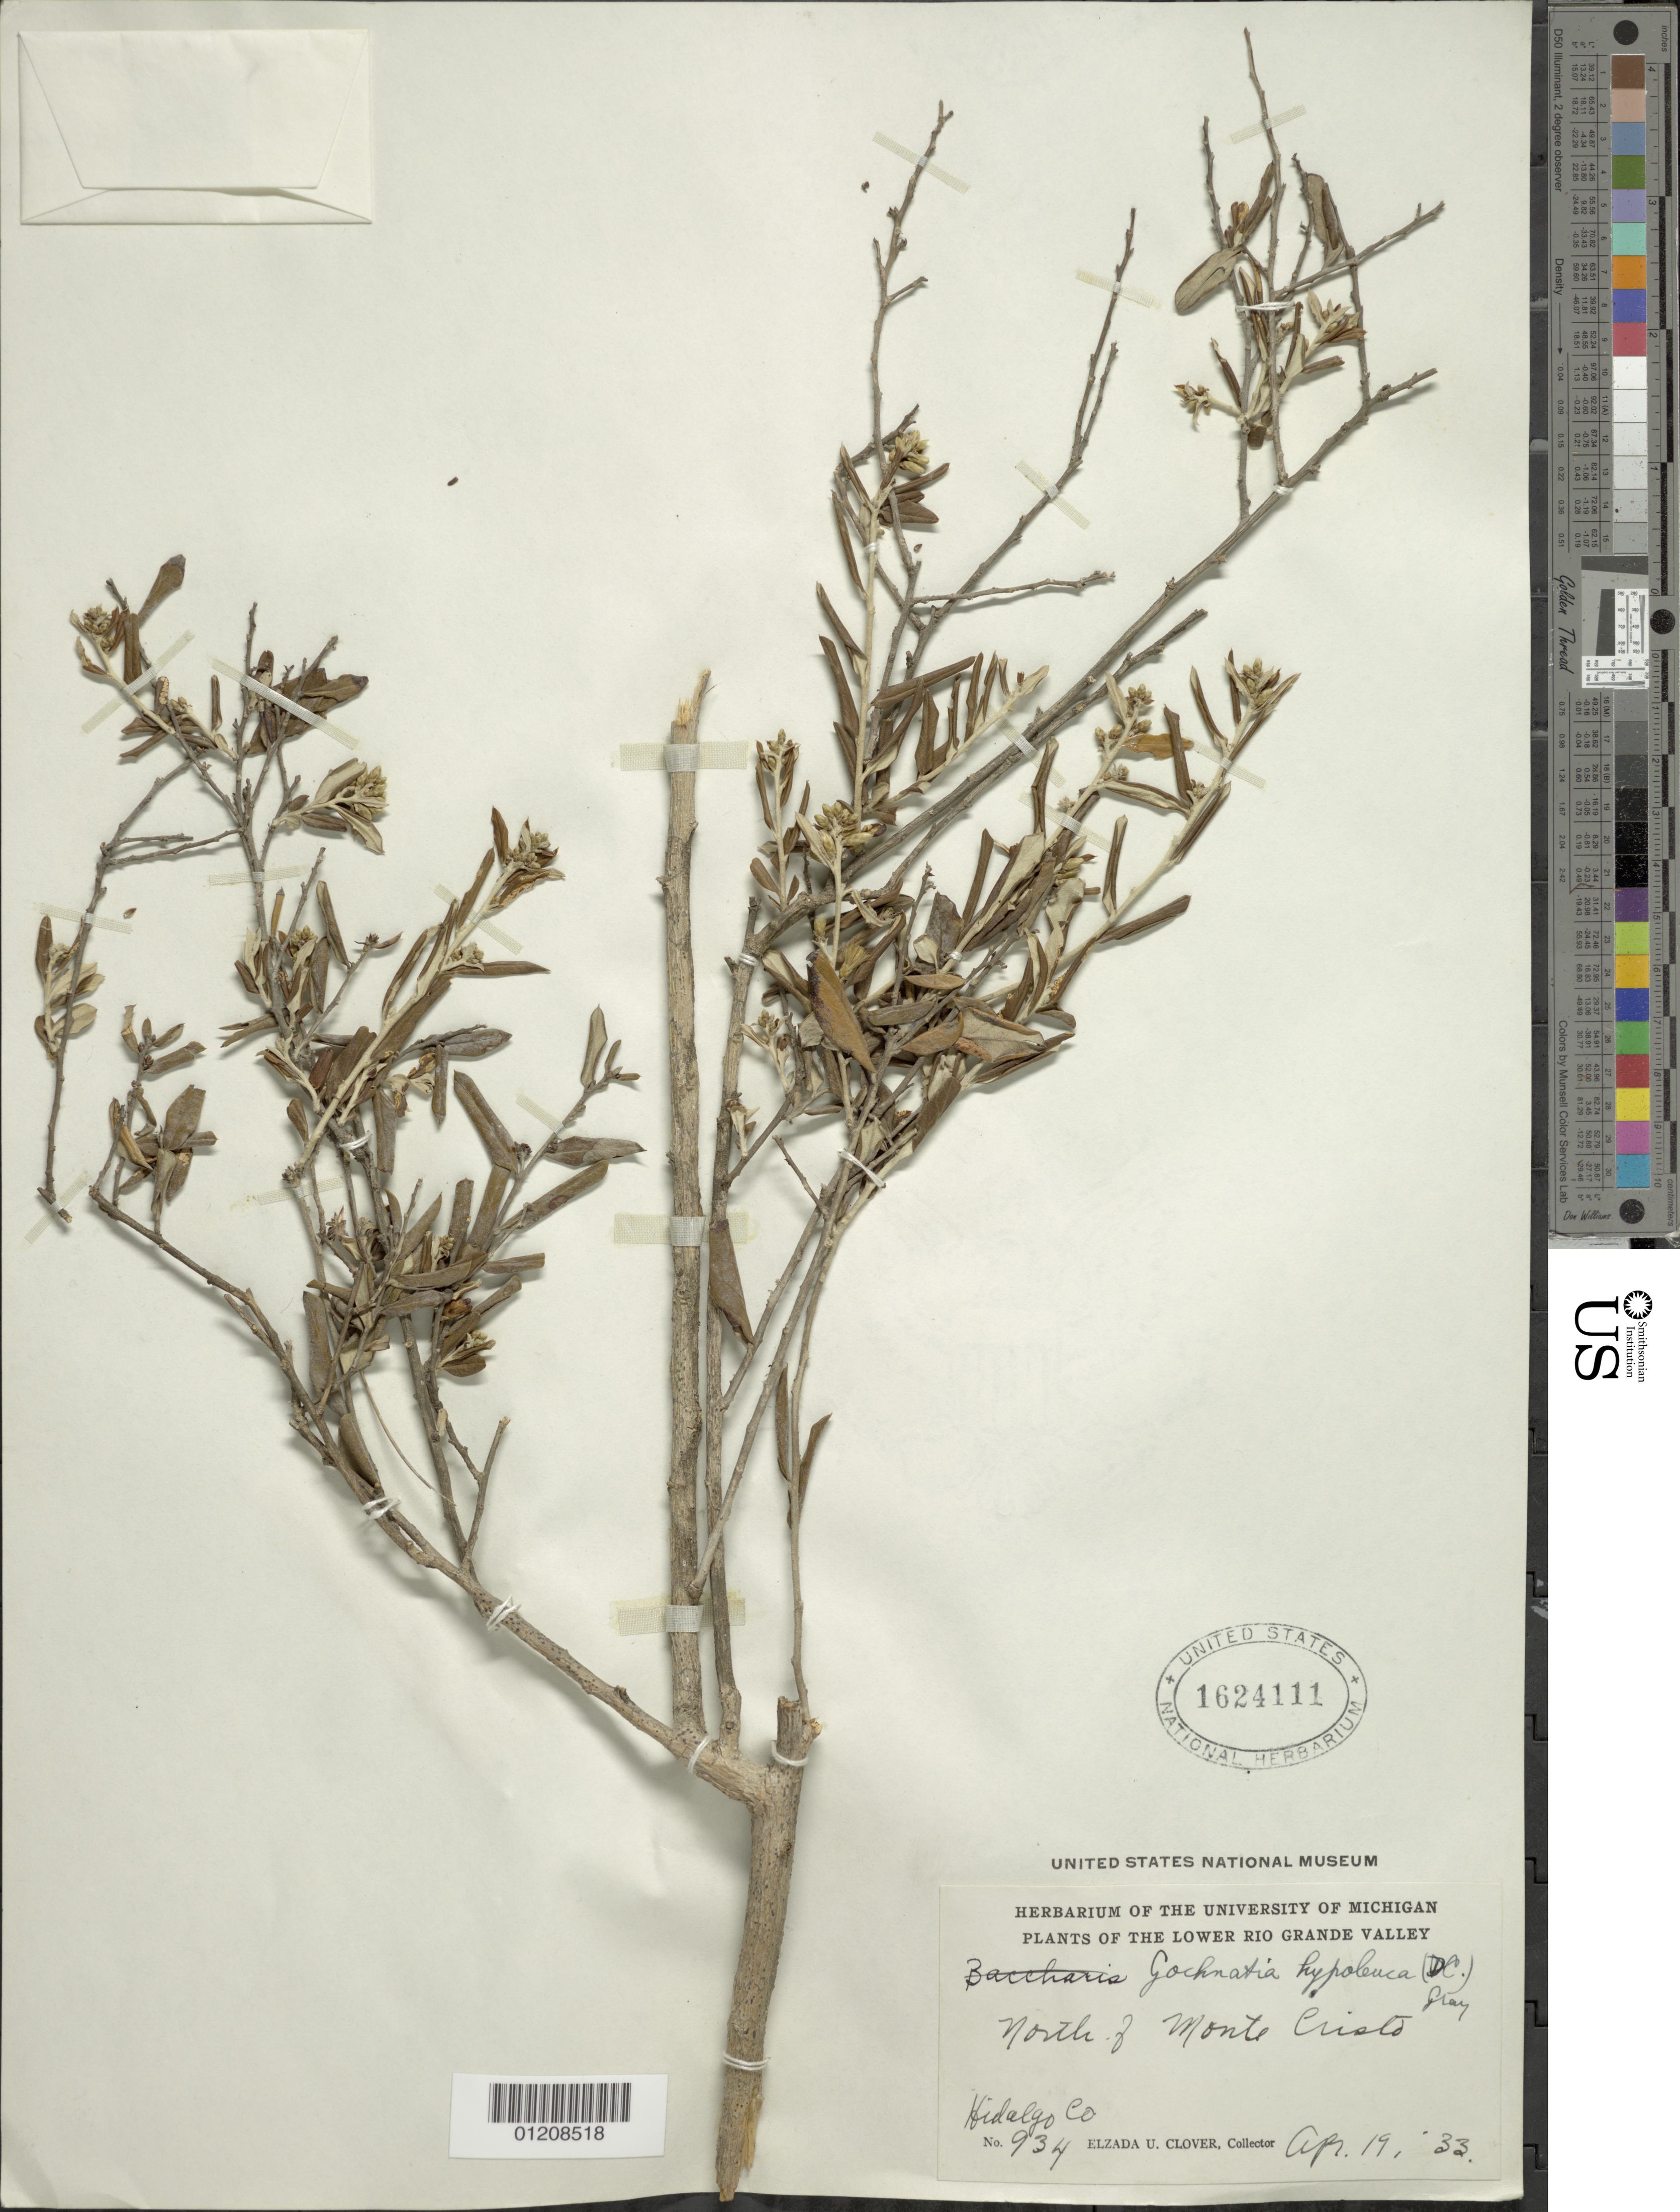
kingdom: Plantae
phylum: Tracheophyta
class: Magnoliopsida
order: Asterales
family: Asteraceae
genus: Nahuatlea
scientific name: Nahuatlea hypoleuca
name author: (DC.) V.A. Funk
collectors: E. U. Clover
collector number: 934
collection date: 1933-04-19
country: United States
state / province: Texas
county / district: Hidalgo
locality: North of Monte Cristo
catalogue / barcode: US 1624111